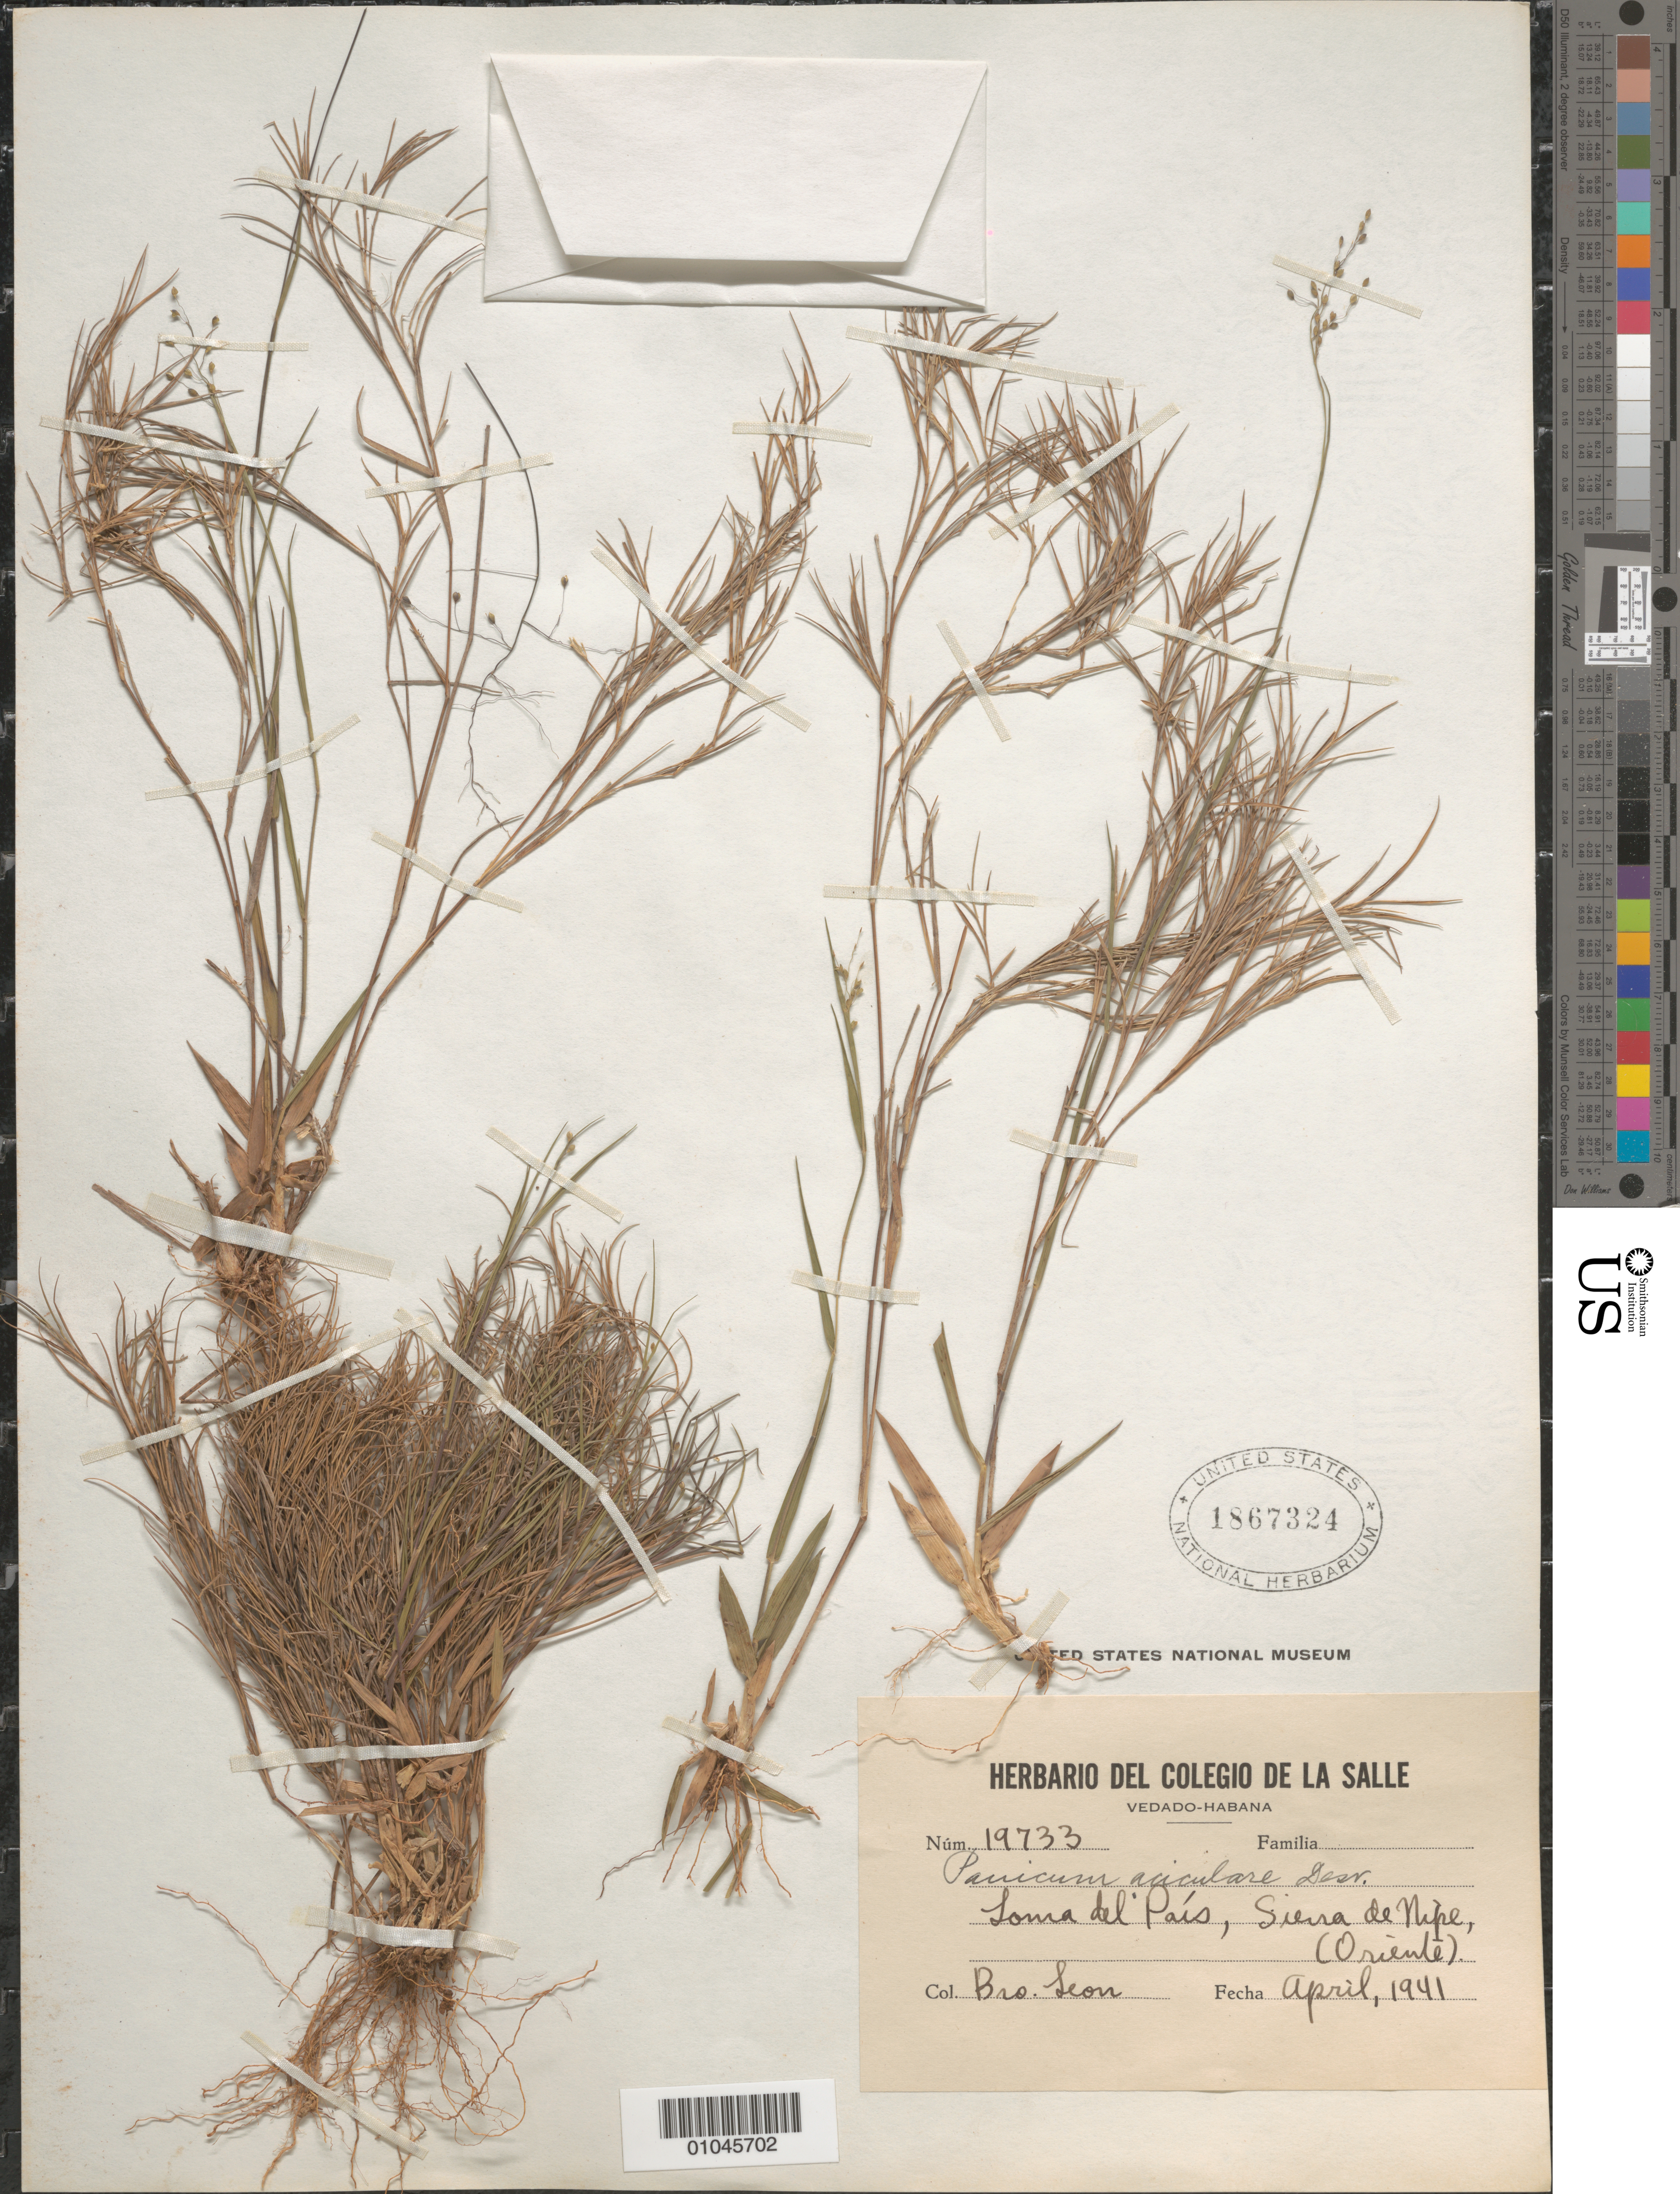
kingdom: Plantae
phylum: Tracheophyta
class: Liliopsida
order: Poales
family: Poaceae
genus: Panicum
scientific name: Panicum aciculare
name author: Desv. ex Poir.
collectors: Bro. León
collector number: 19733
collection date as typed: Apr 1941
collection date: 1941-04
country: Cuba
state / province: Holguín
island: Cuba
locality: Loma del Pais, Sierra de Nipe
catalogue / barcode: US 1867324